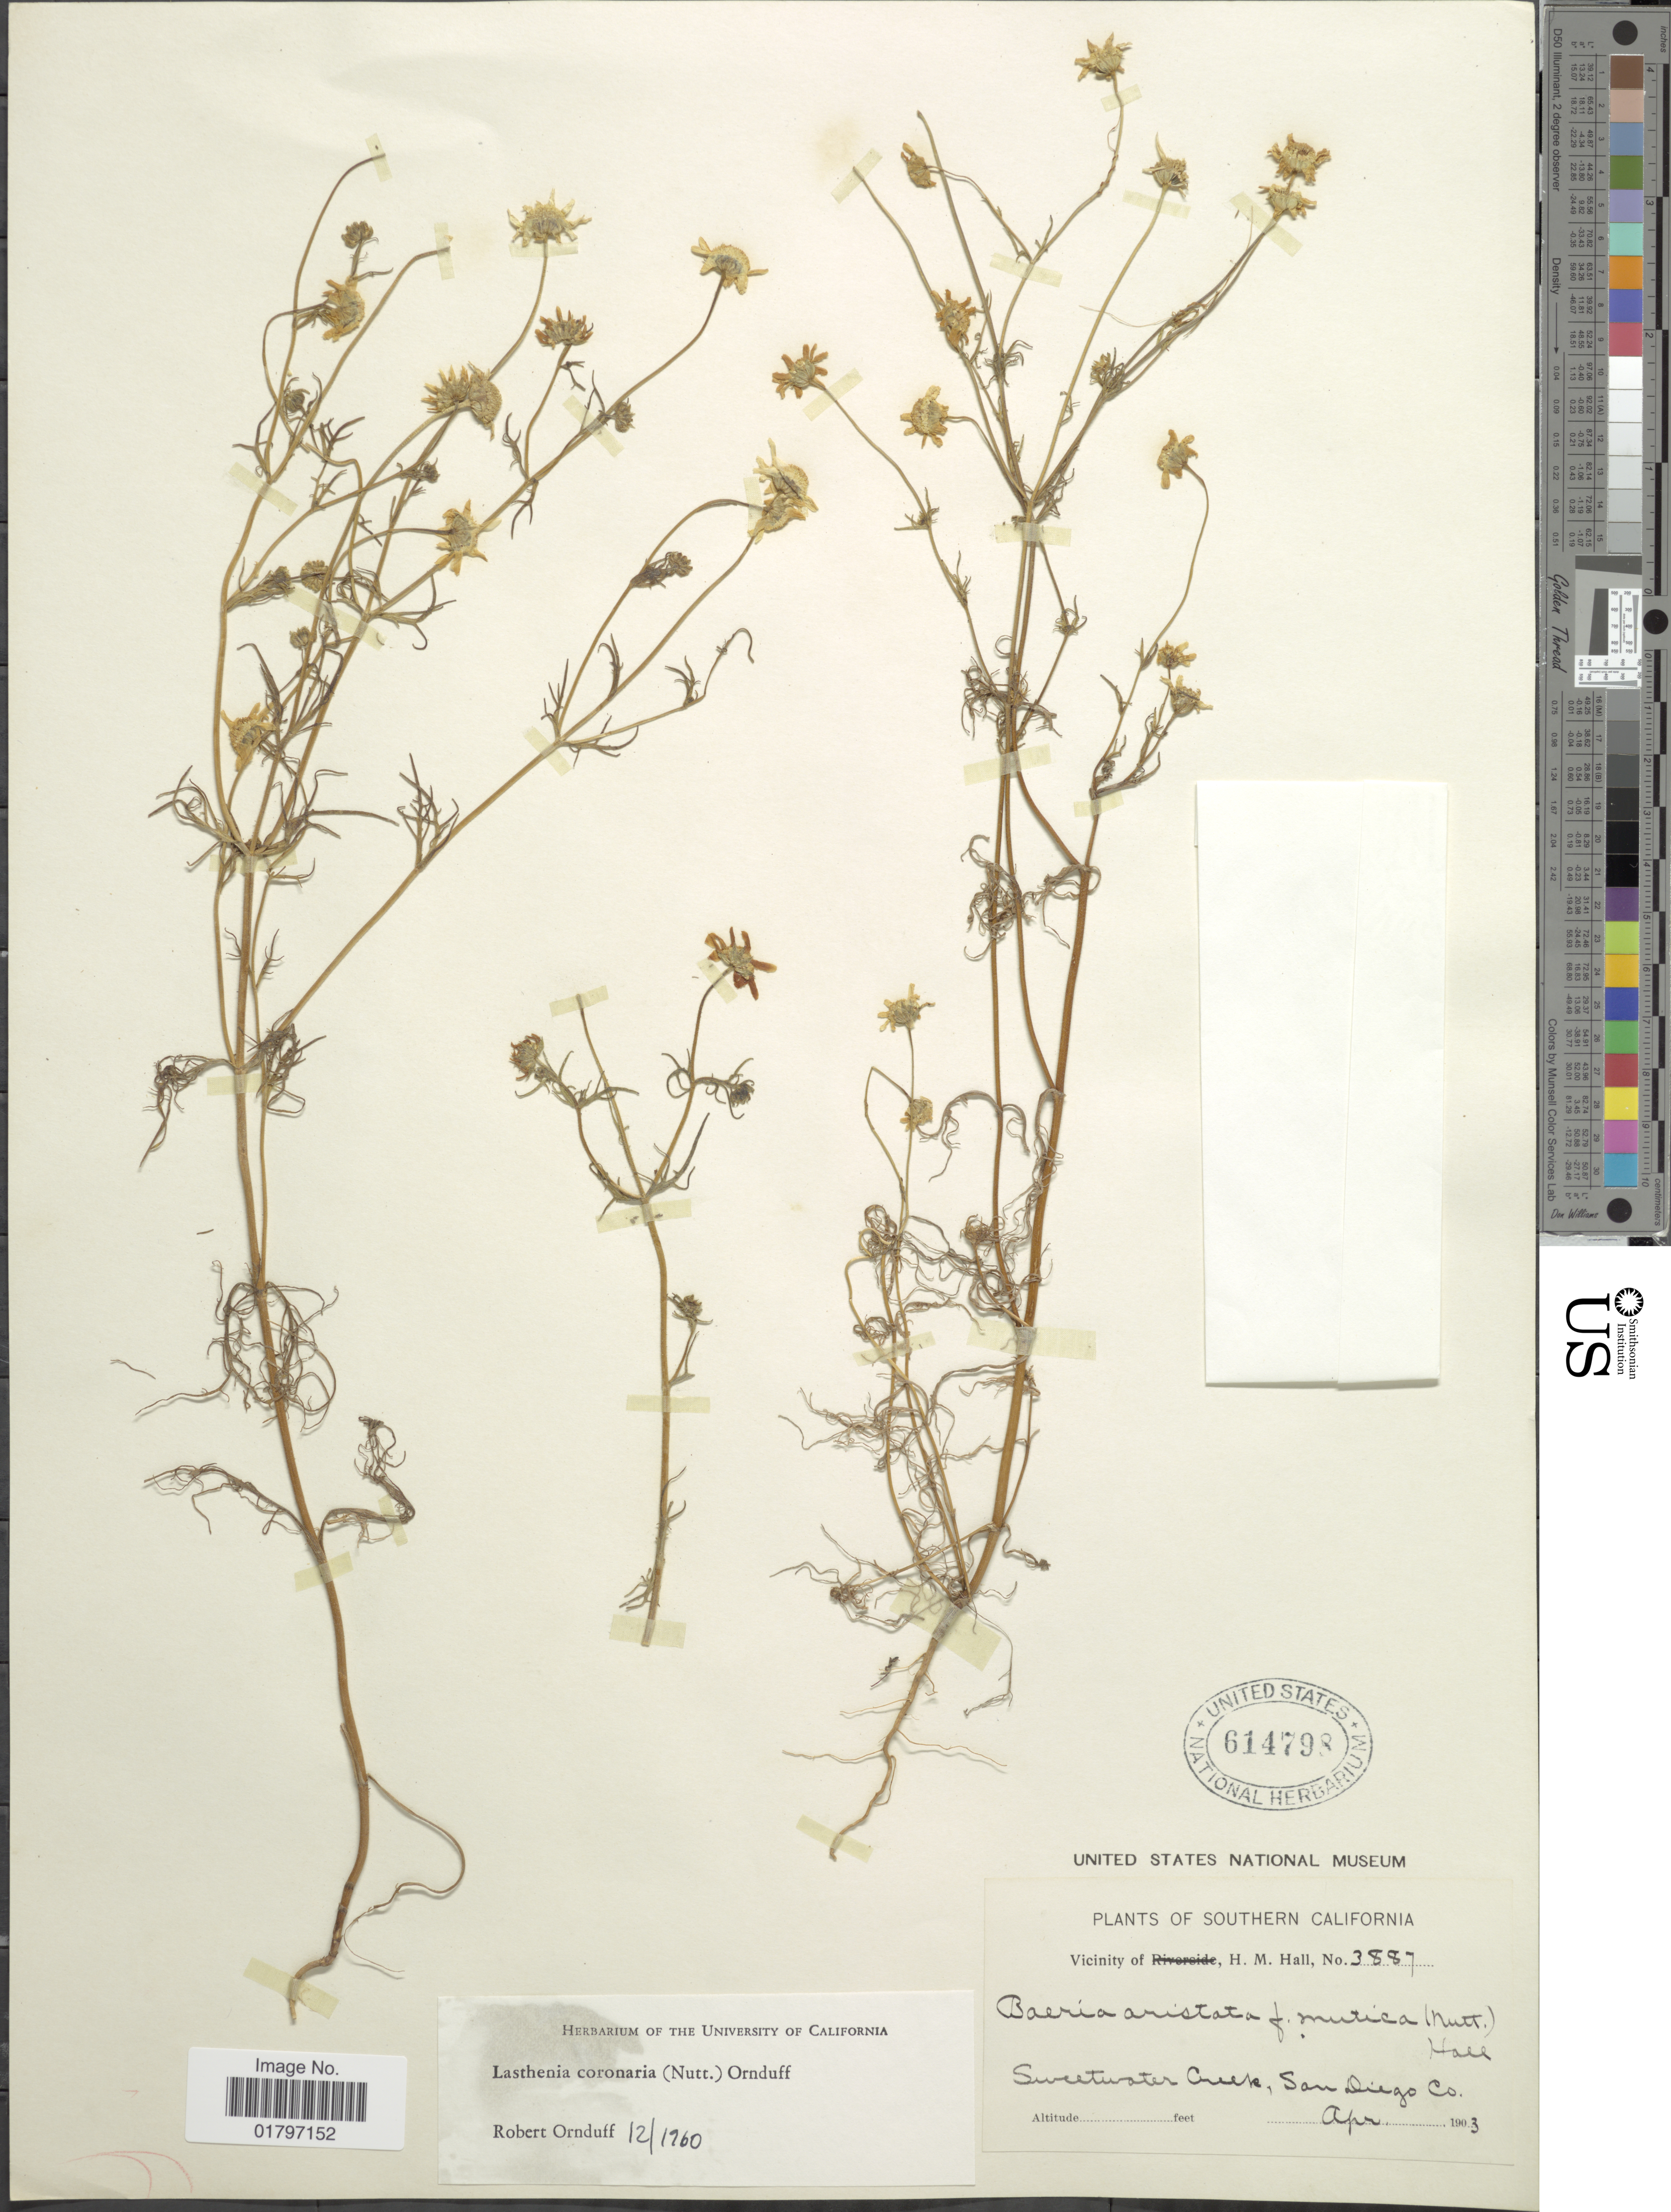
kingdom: Plantae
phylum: Tracheophyta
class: Magnoliopsida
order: Asterales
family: Asteraceae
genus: Lasthenia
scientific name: Lasthenia coronaria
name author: (Nutt.) Ornduff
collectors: H. M. Hall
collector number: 3887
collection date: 1903-04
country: United States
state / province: California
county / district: San Diego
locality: Southern California. Sweetwater Creek, San Diego Co.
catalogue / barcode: US 614798